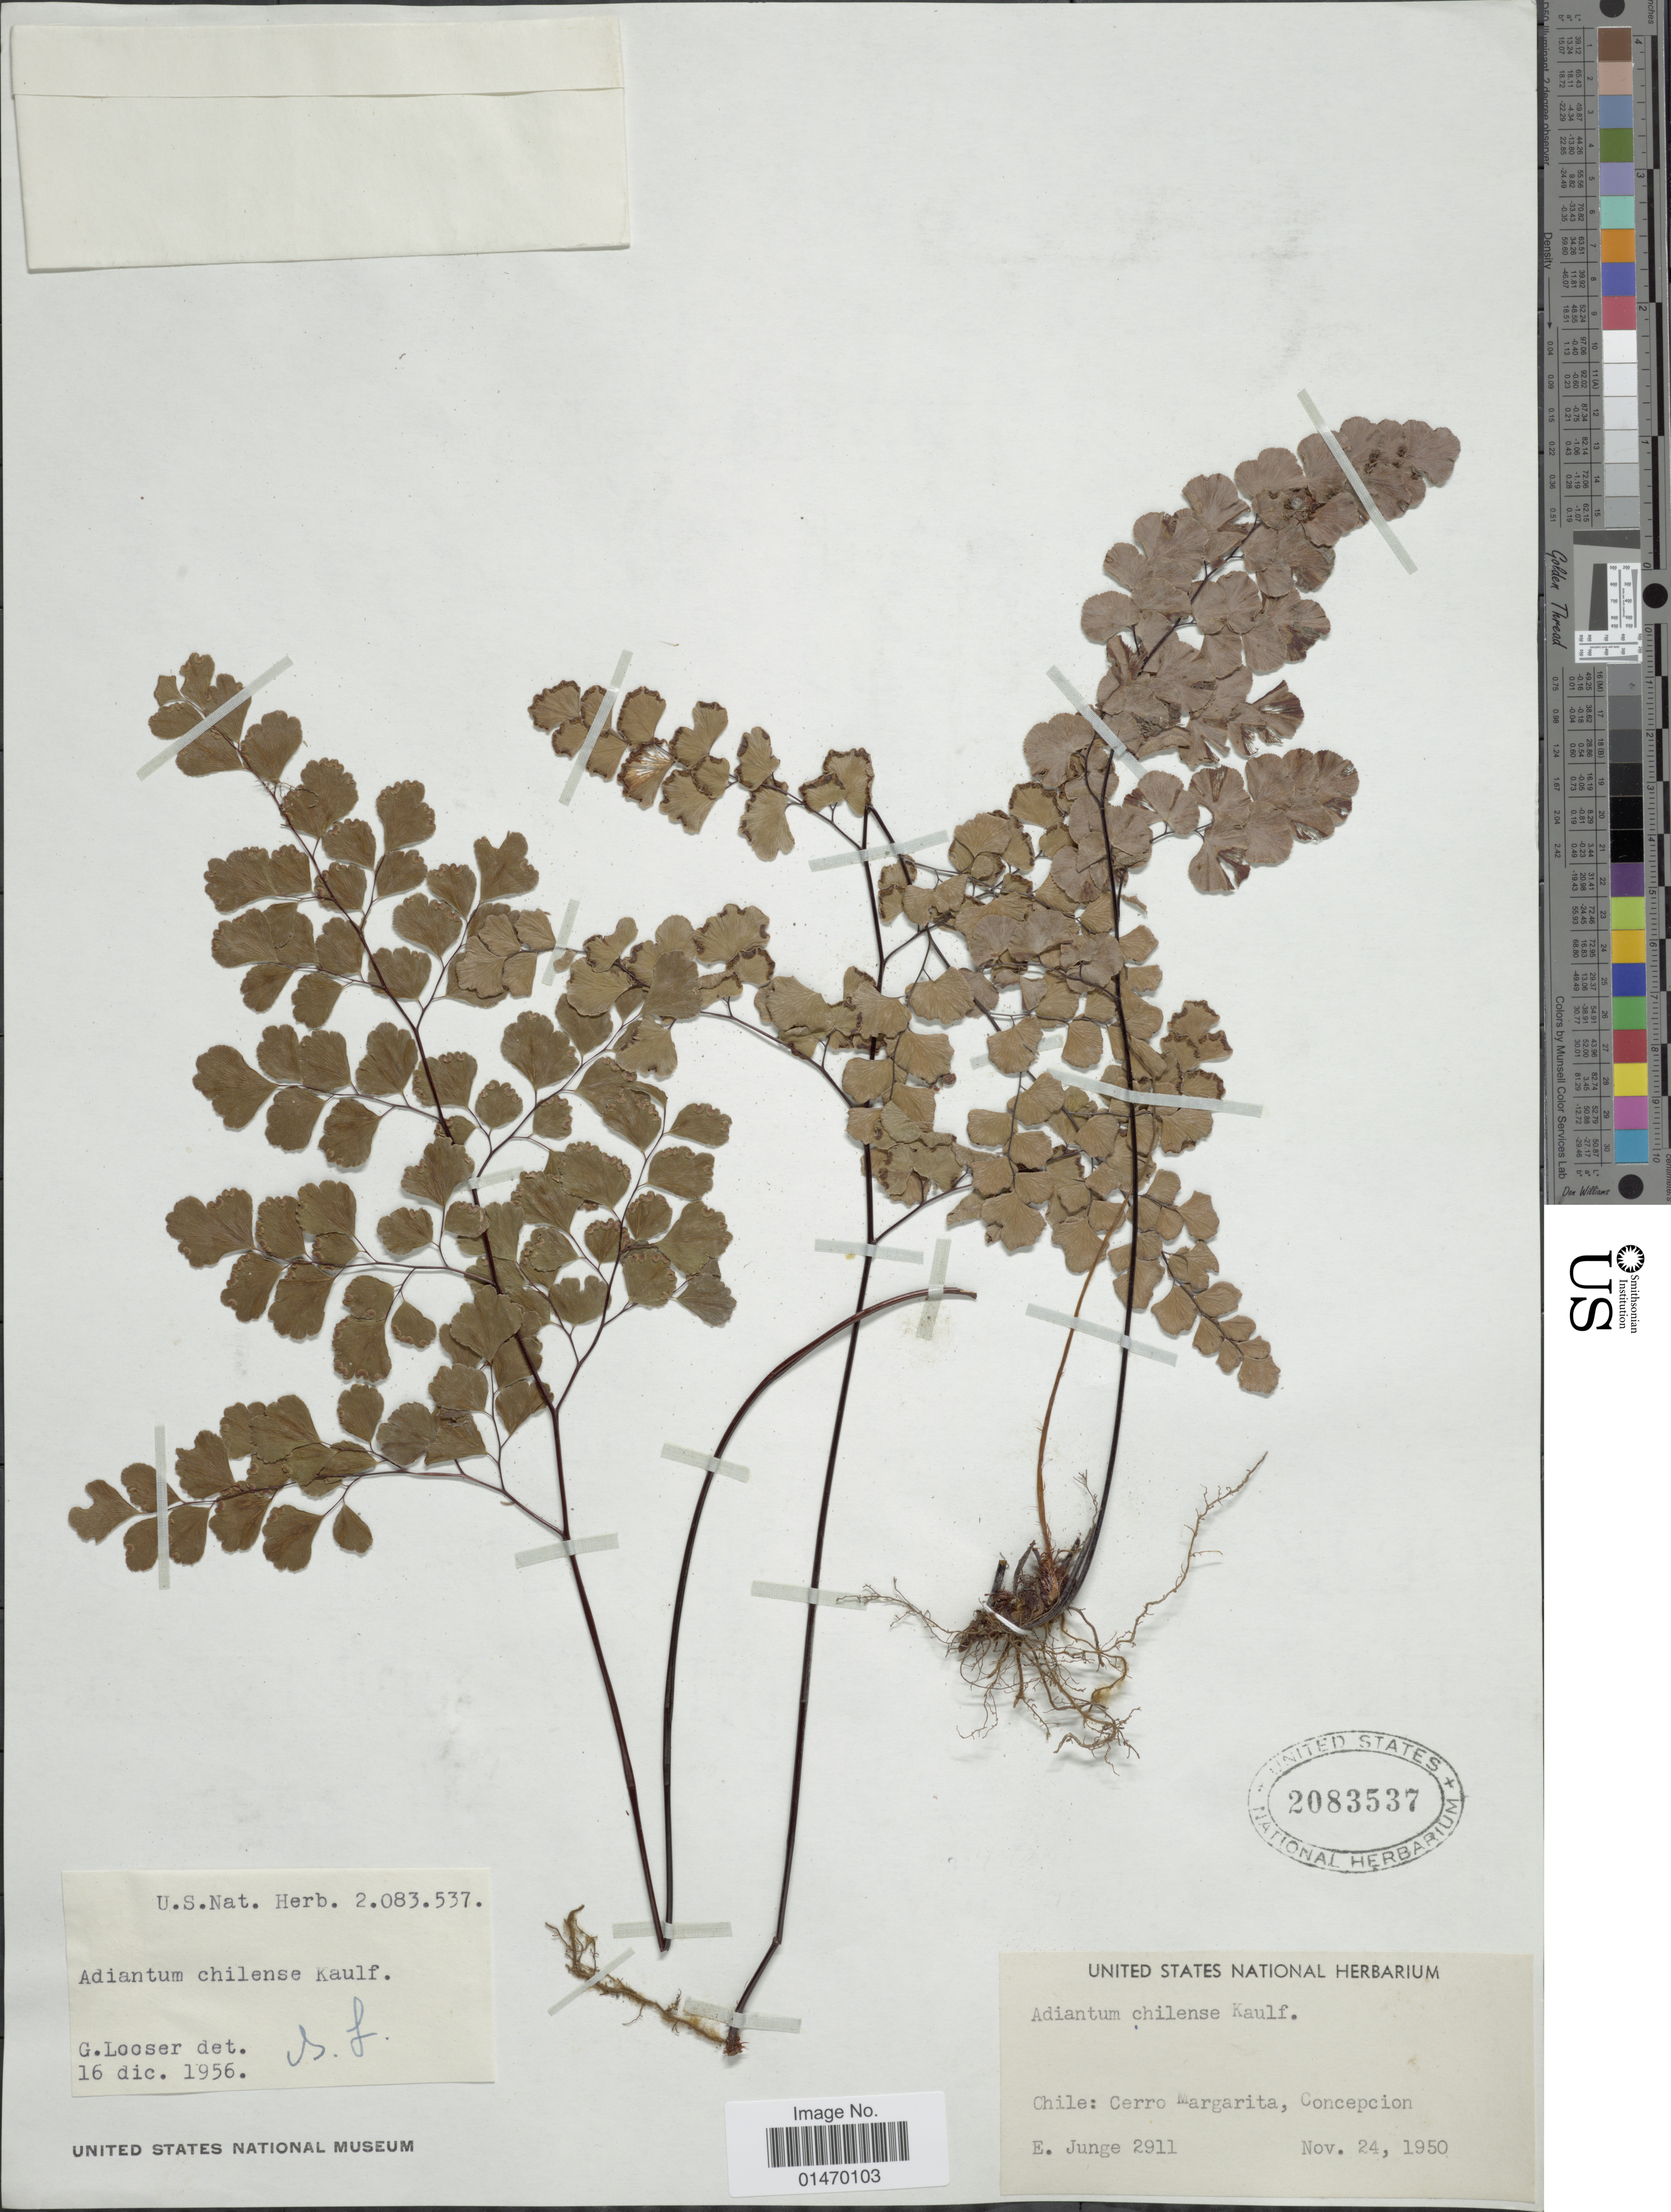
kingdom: Plantae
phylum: Tracheophyta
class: Polypodiopsida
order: Polypodiales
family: Pteridaceae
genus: Adiantum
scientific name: Adiantum chilense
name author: Kaulf.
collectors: E. Junge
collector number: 2911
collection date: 1950-11-24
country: Chile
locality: Cerro Margarita, Concepcion.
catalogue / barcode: US 2083537